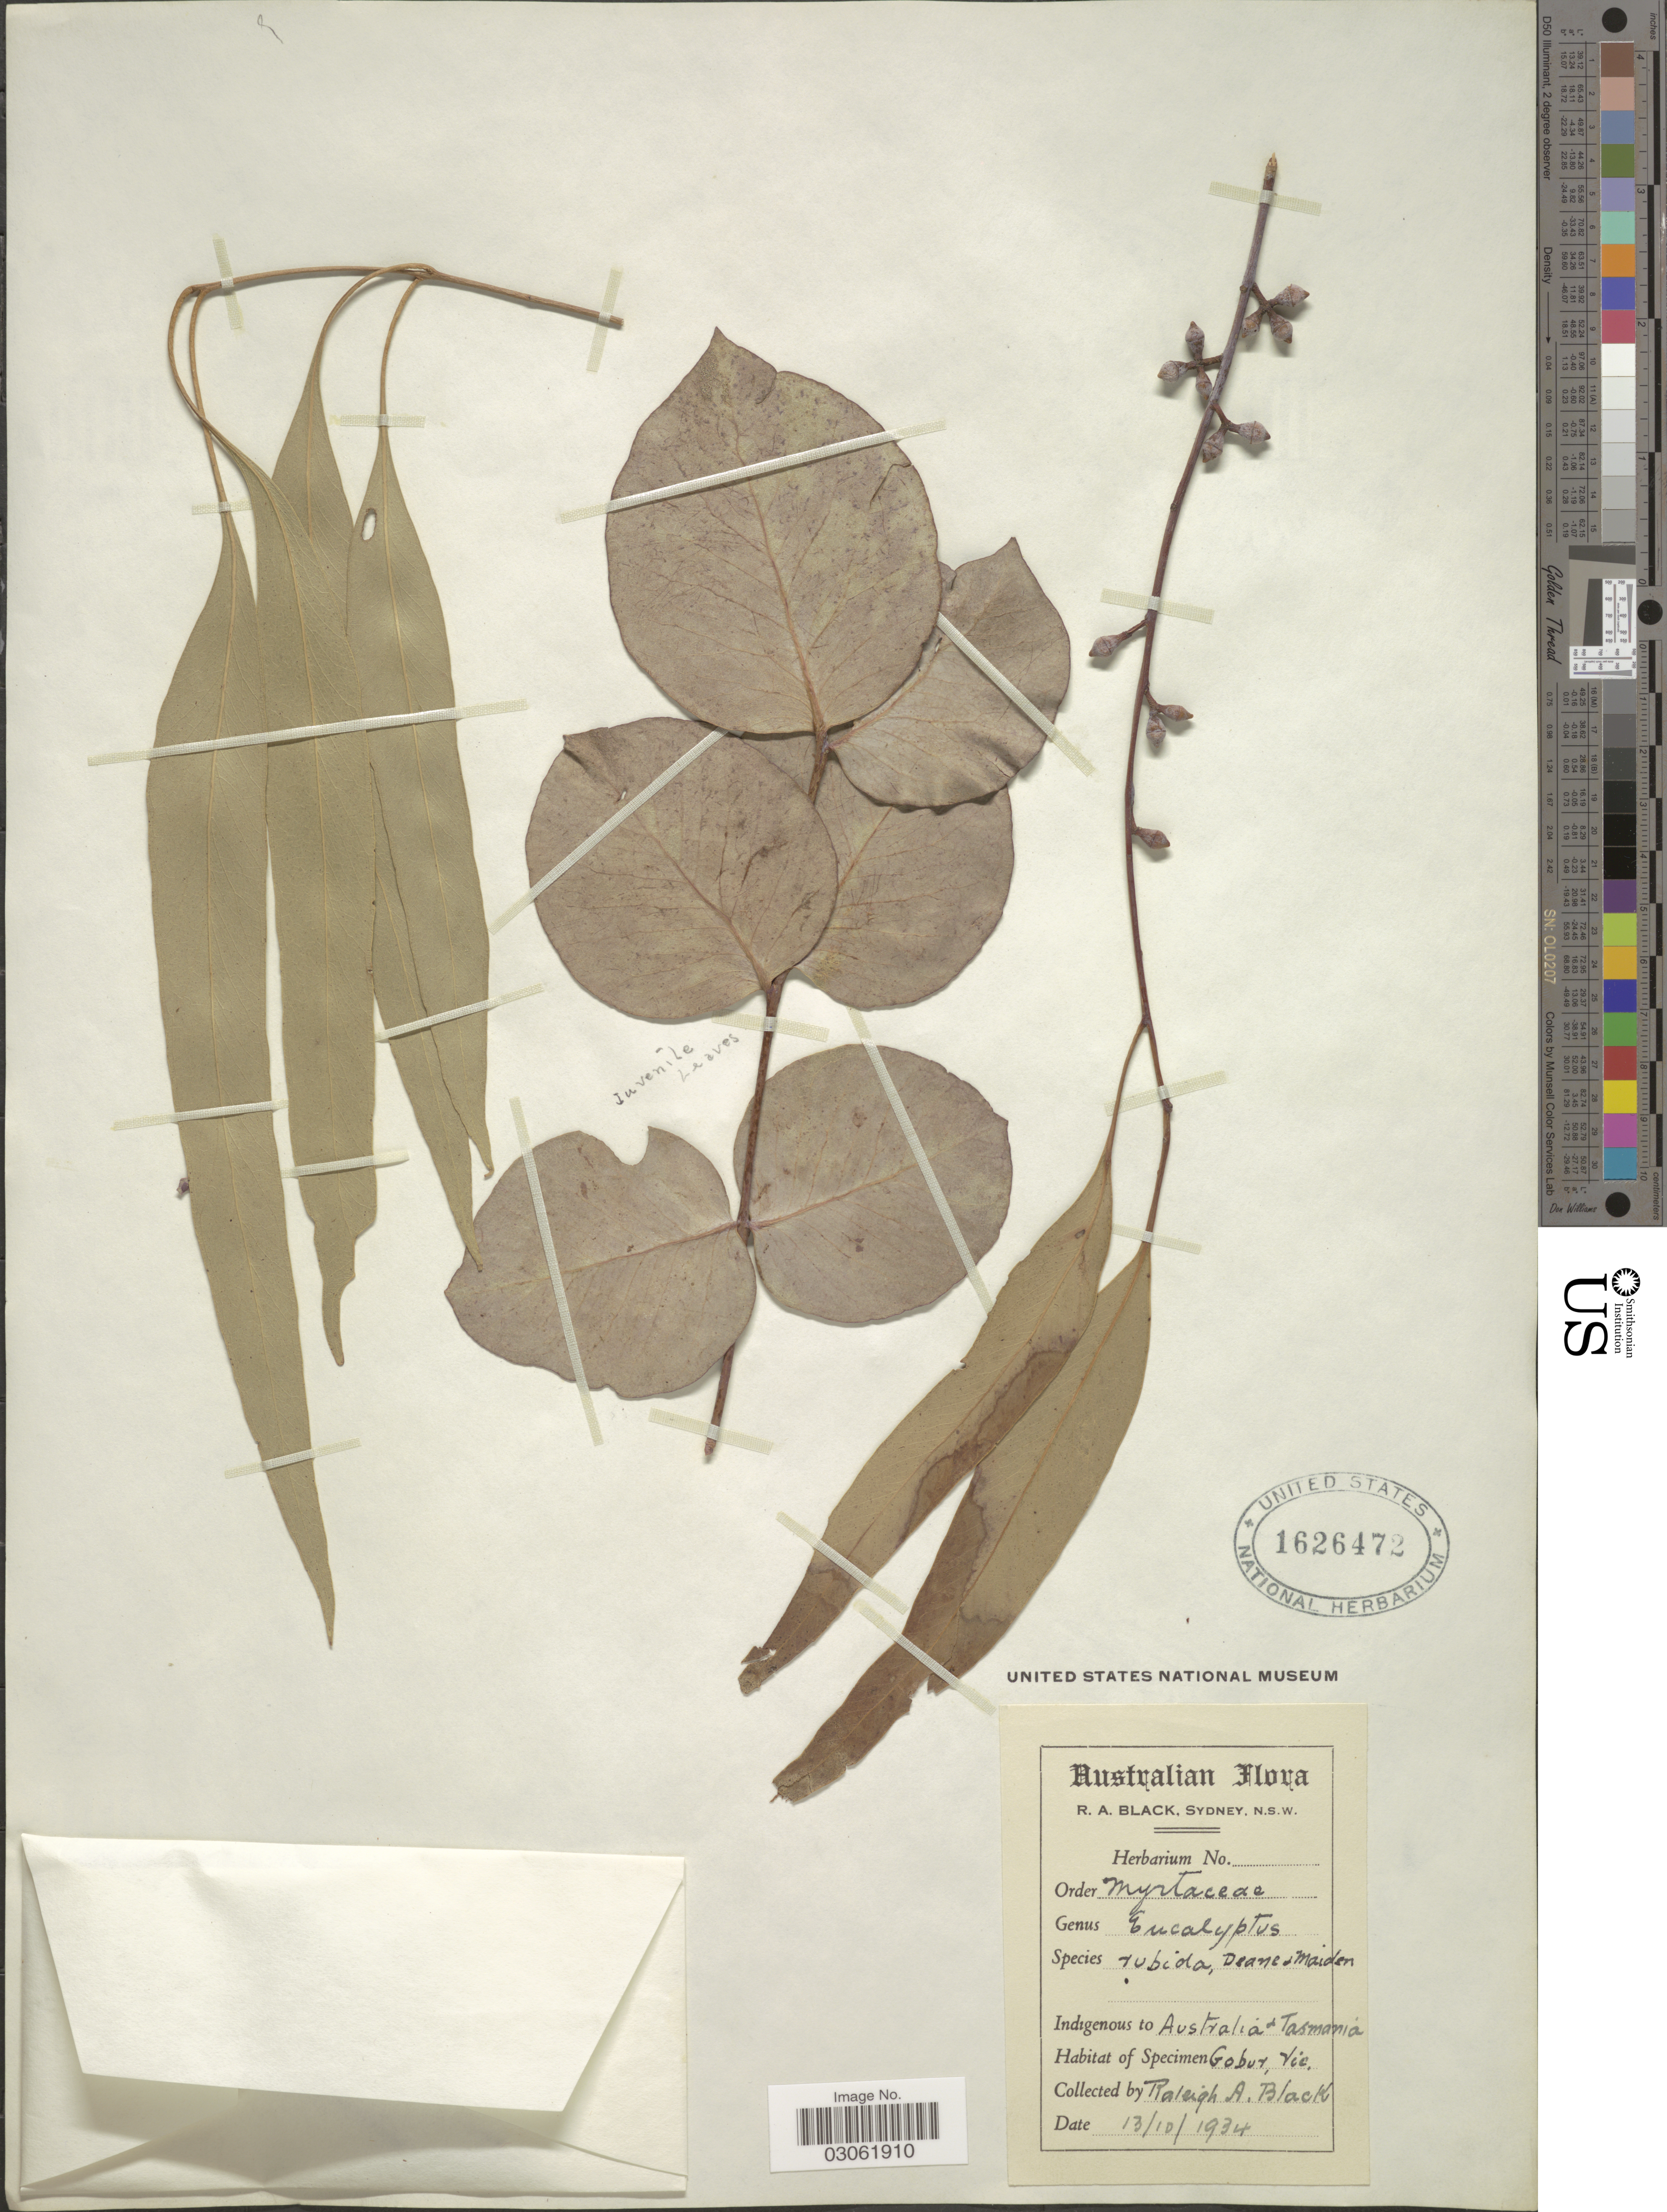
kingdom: Plantae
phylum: Tracheophyta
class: Magnoliopsida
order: Myrtales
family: Myrtaceae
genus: Eucalyptus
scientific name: Eucalyptus rubida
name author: H. Deane & Maiden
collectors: R. A. Black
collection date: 1934-10-13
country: Australia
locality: Gobur, Vic.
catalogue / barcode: US 1626472